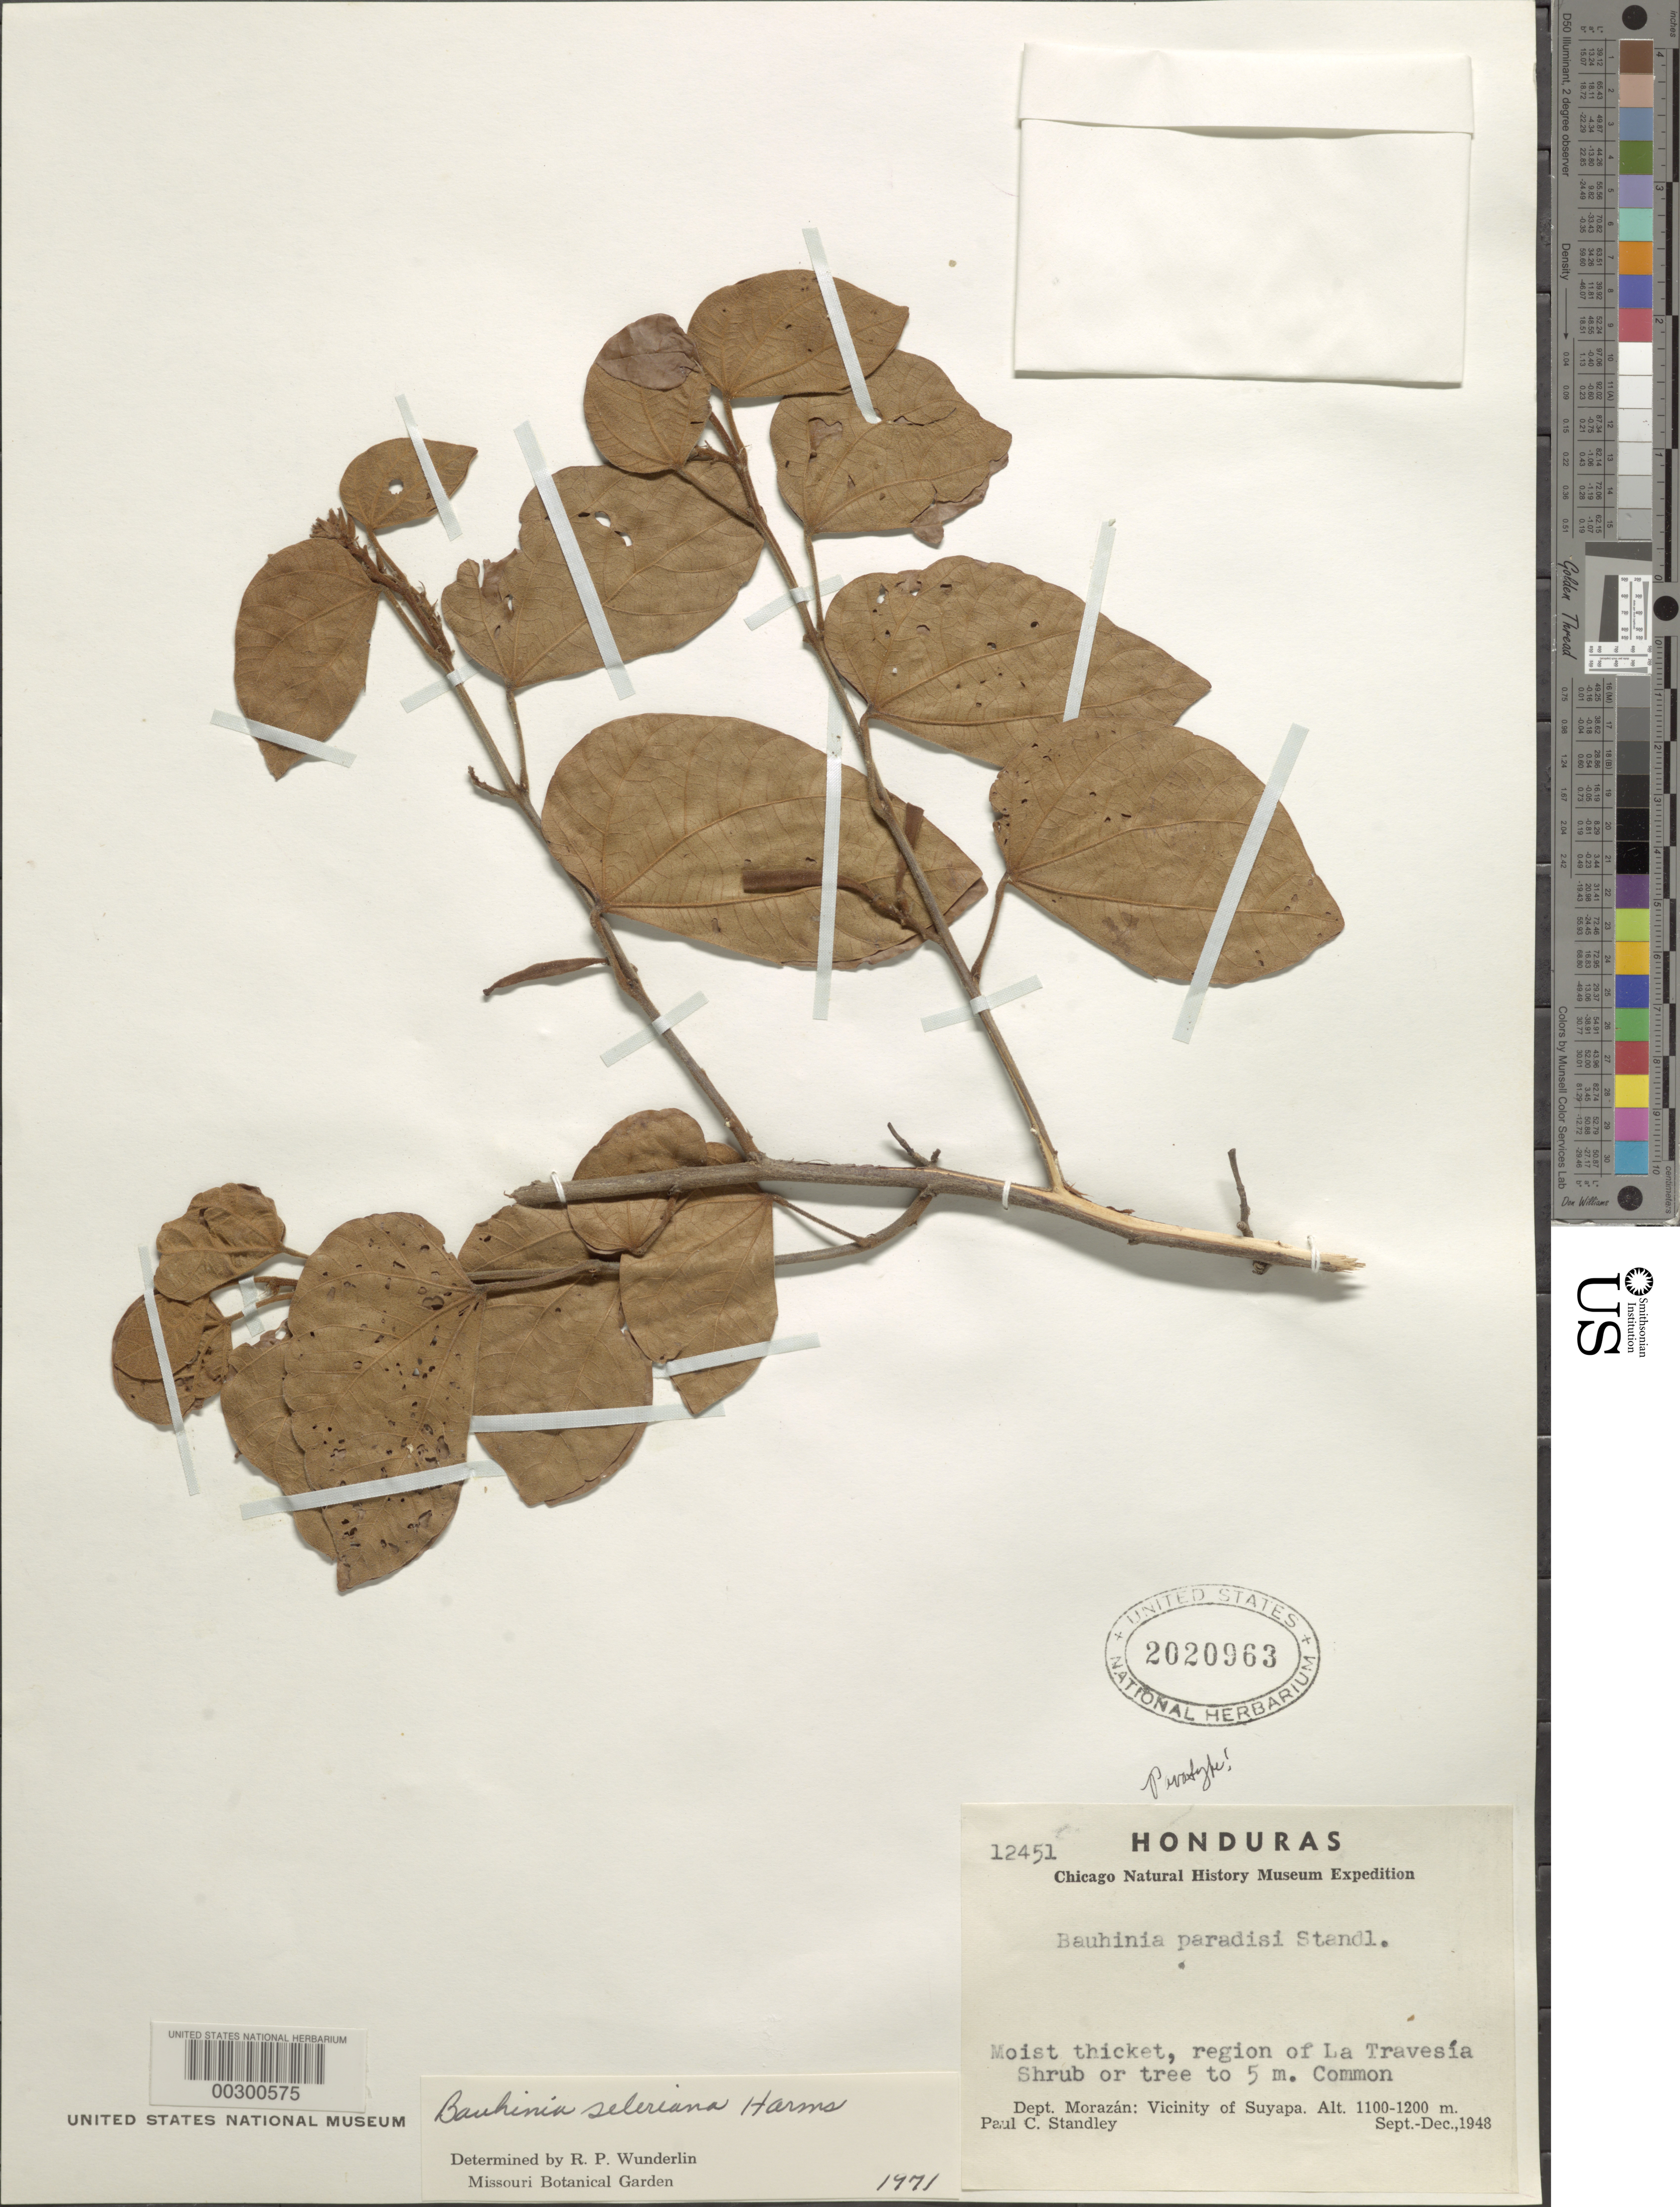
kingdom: Plantae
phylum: Tracheophyta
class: Magnoliopsida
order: Fabales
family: Fabaceae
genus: Bauhinia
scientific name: Bauhinia seleriana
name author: Harms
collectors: P. C. Standley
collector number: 12451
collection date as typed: Sep 1948 to -- Dec 1948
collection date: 1948-09/1948-12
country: Honduras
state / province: Fco. Morazán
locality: Region of La Travesia; vicinity of Suyapa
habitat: Moist thicket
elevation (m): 1100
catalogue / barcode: US 2020963